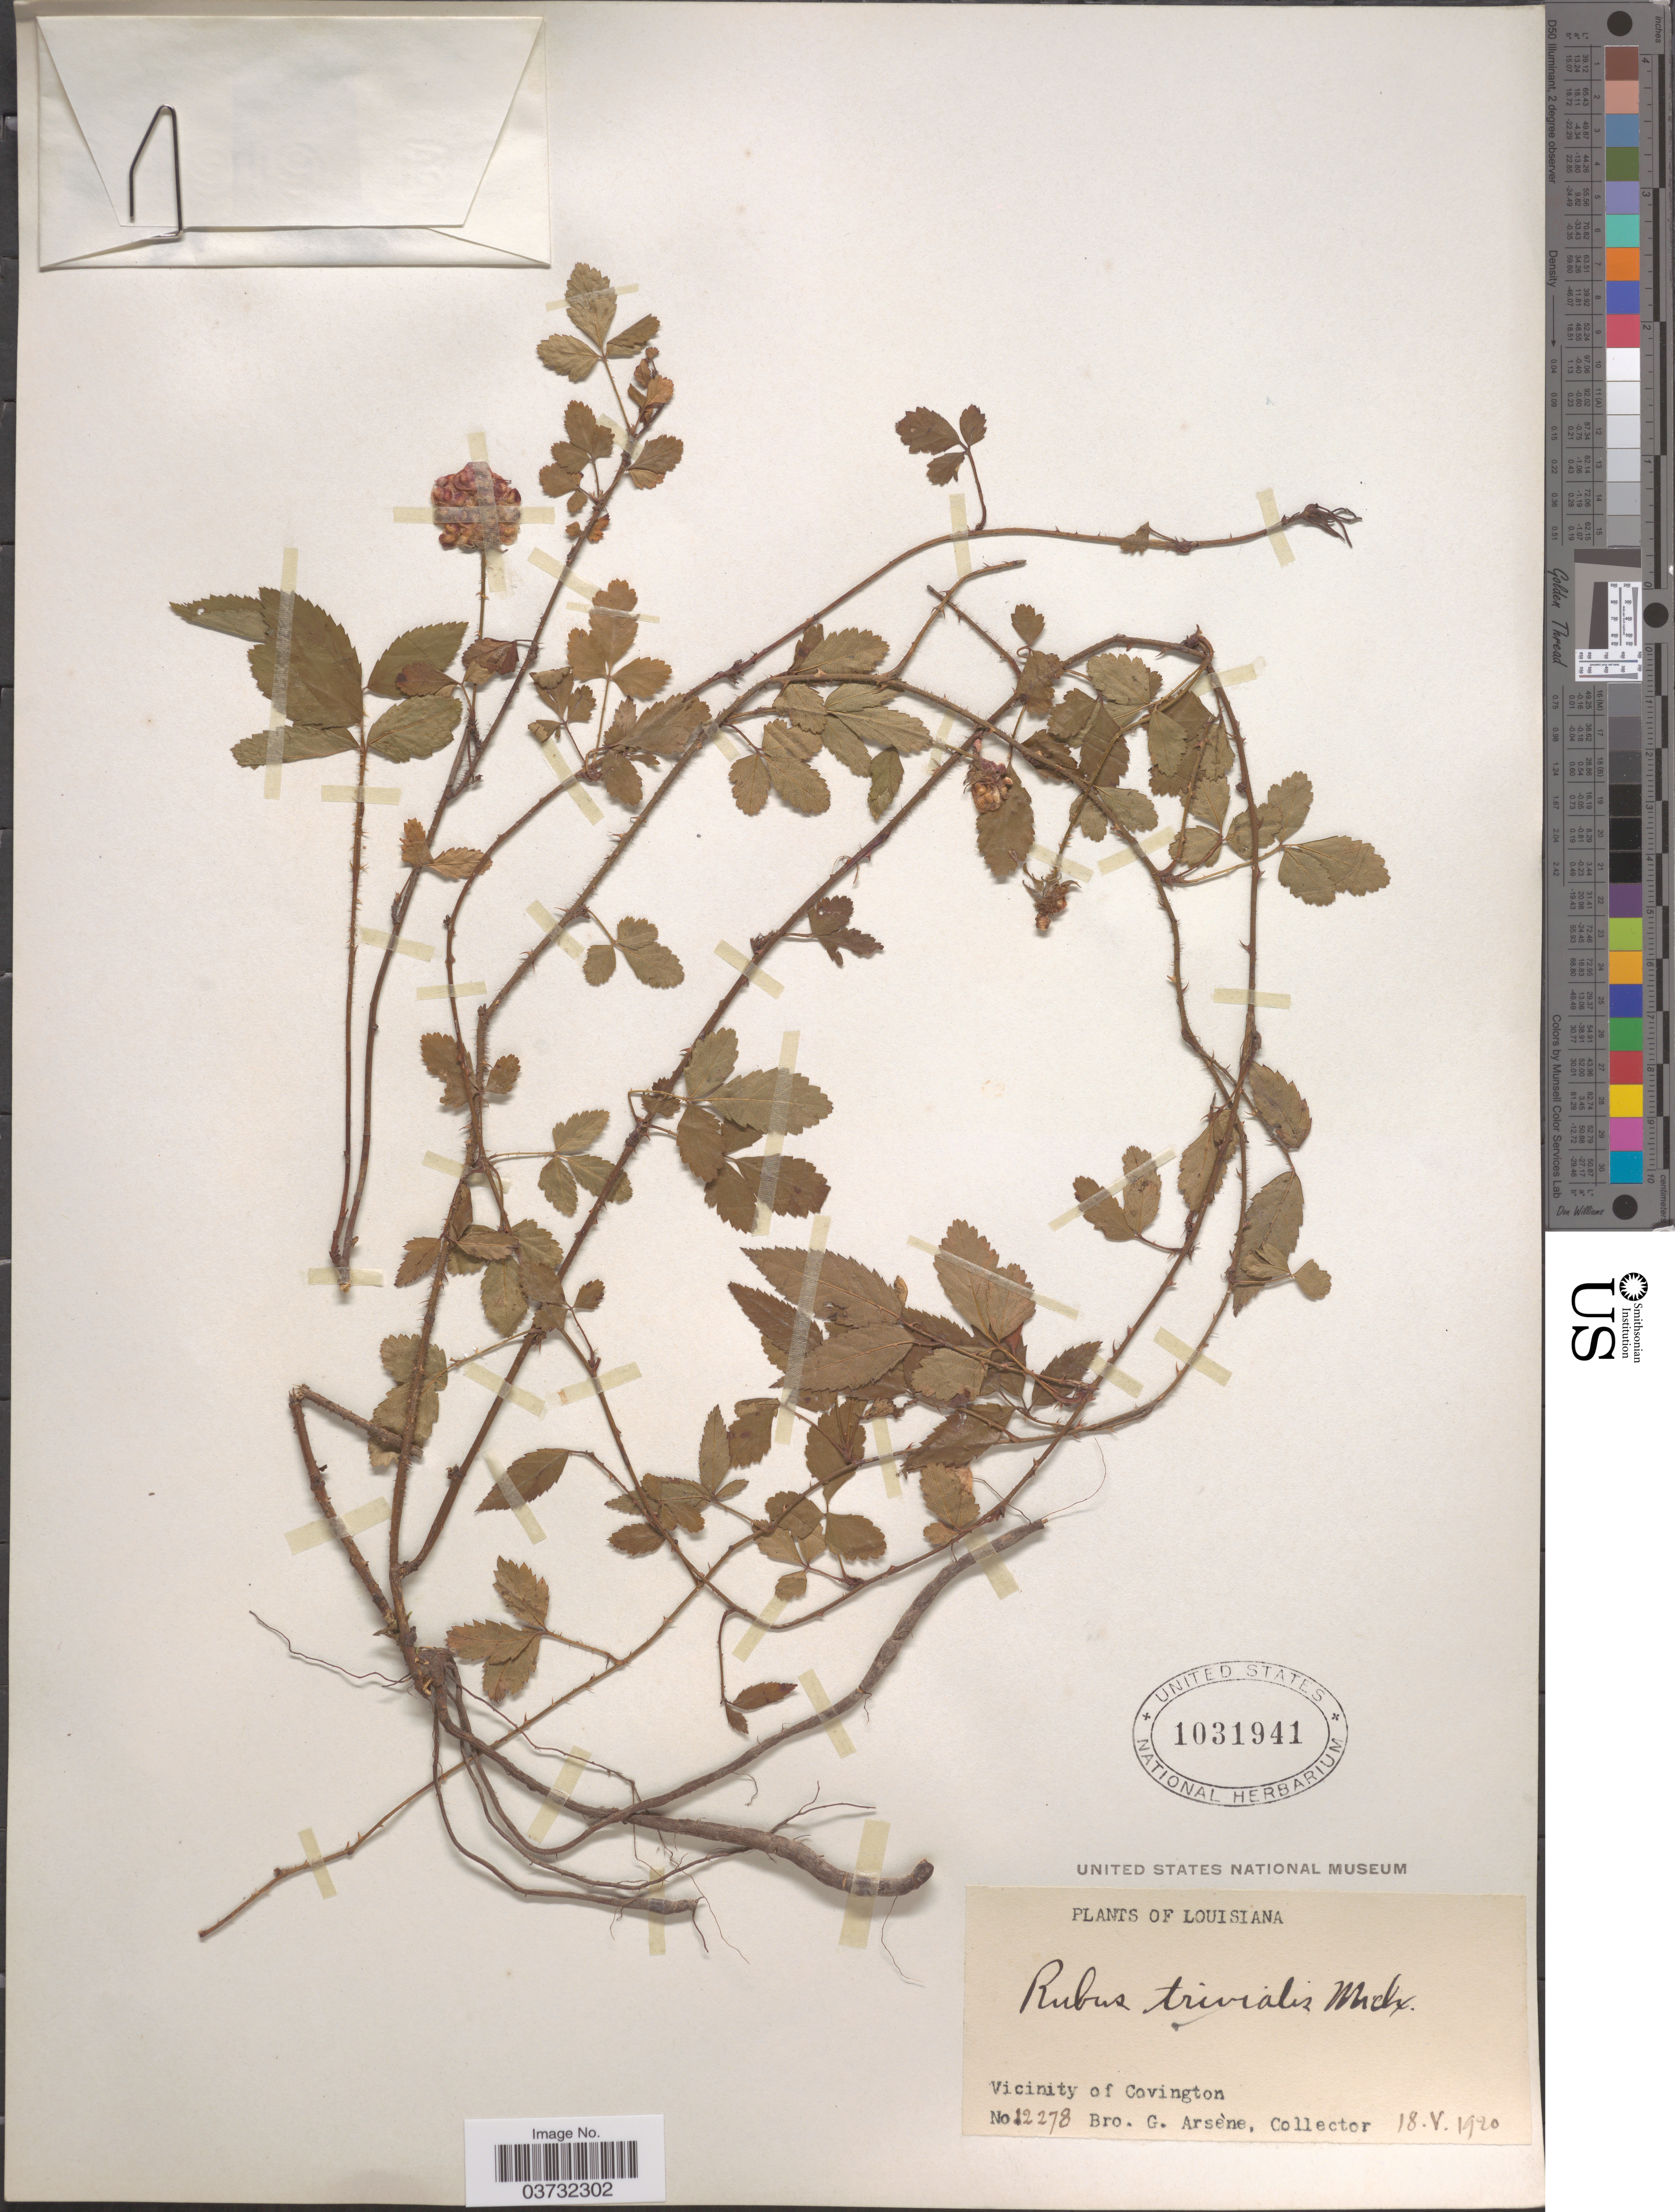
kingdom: Plantae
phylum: Tracheophyta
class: Magnoliopsida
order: Rosales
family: Rosaceae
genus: Rubus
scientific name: Rubus trivialis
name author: Michx.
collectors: Bro. G. Arsène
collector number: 12278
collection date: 1920-05-18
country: United States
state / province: Louisiana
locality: Vicinity of Covington.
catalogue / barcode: US 1031941